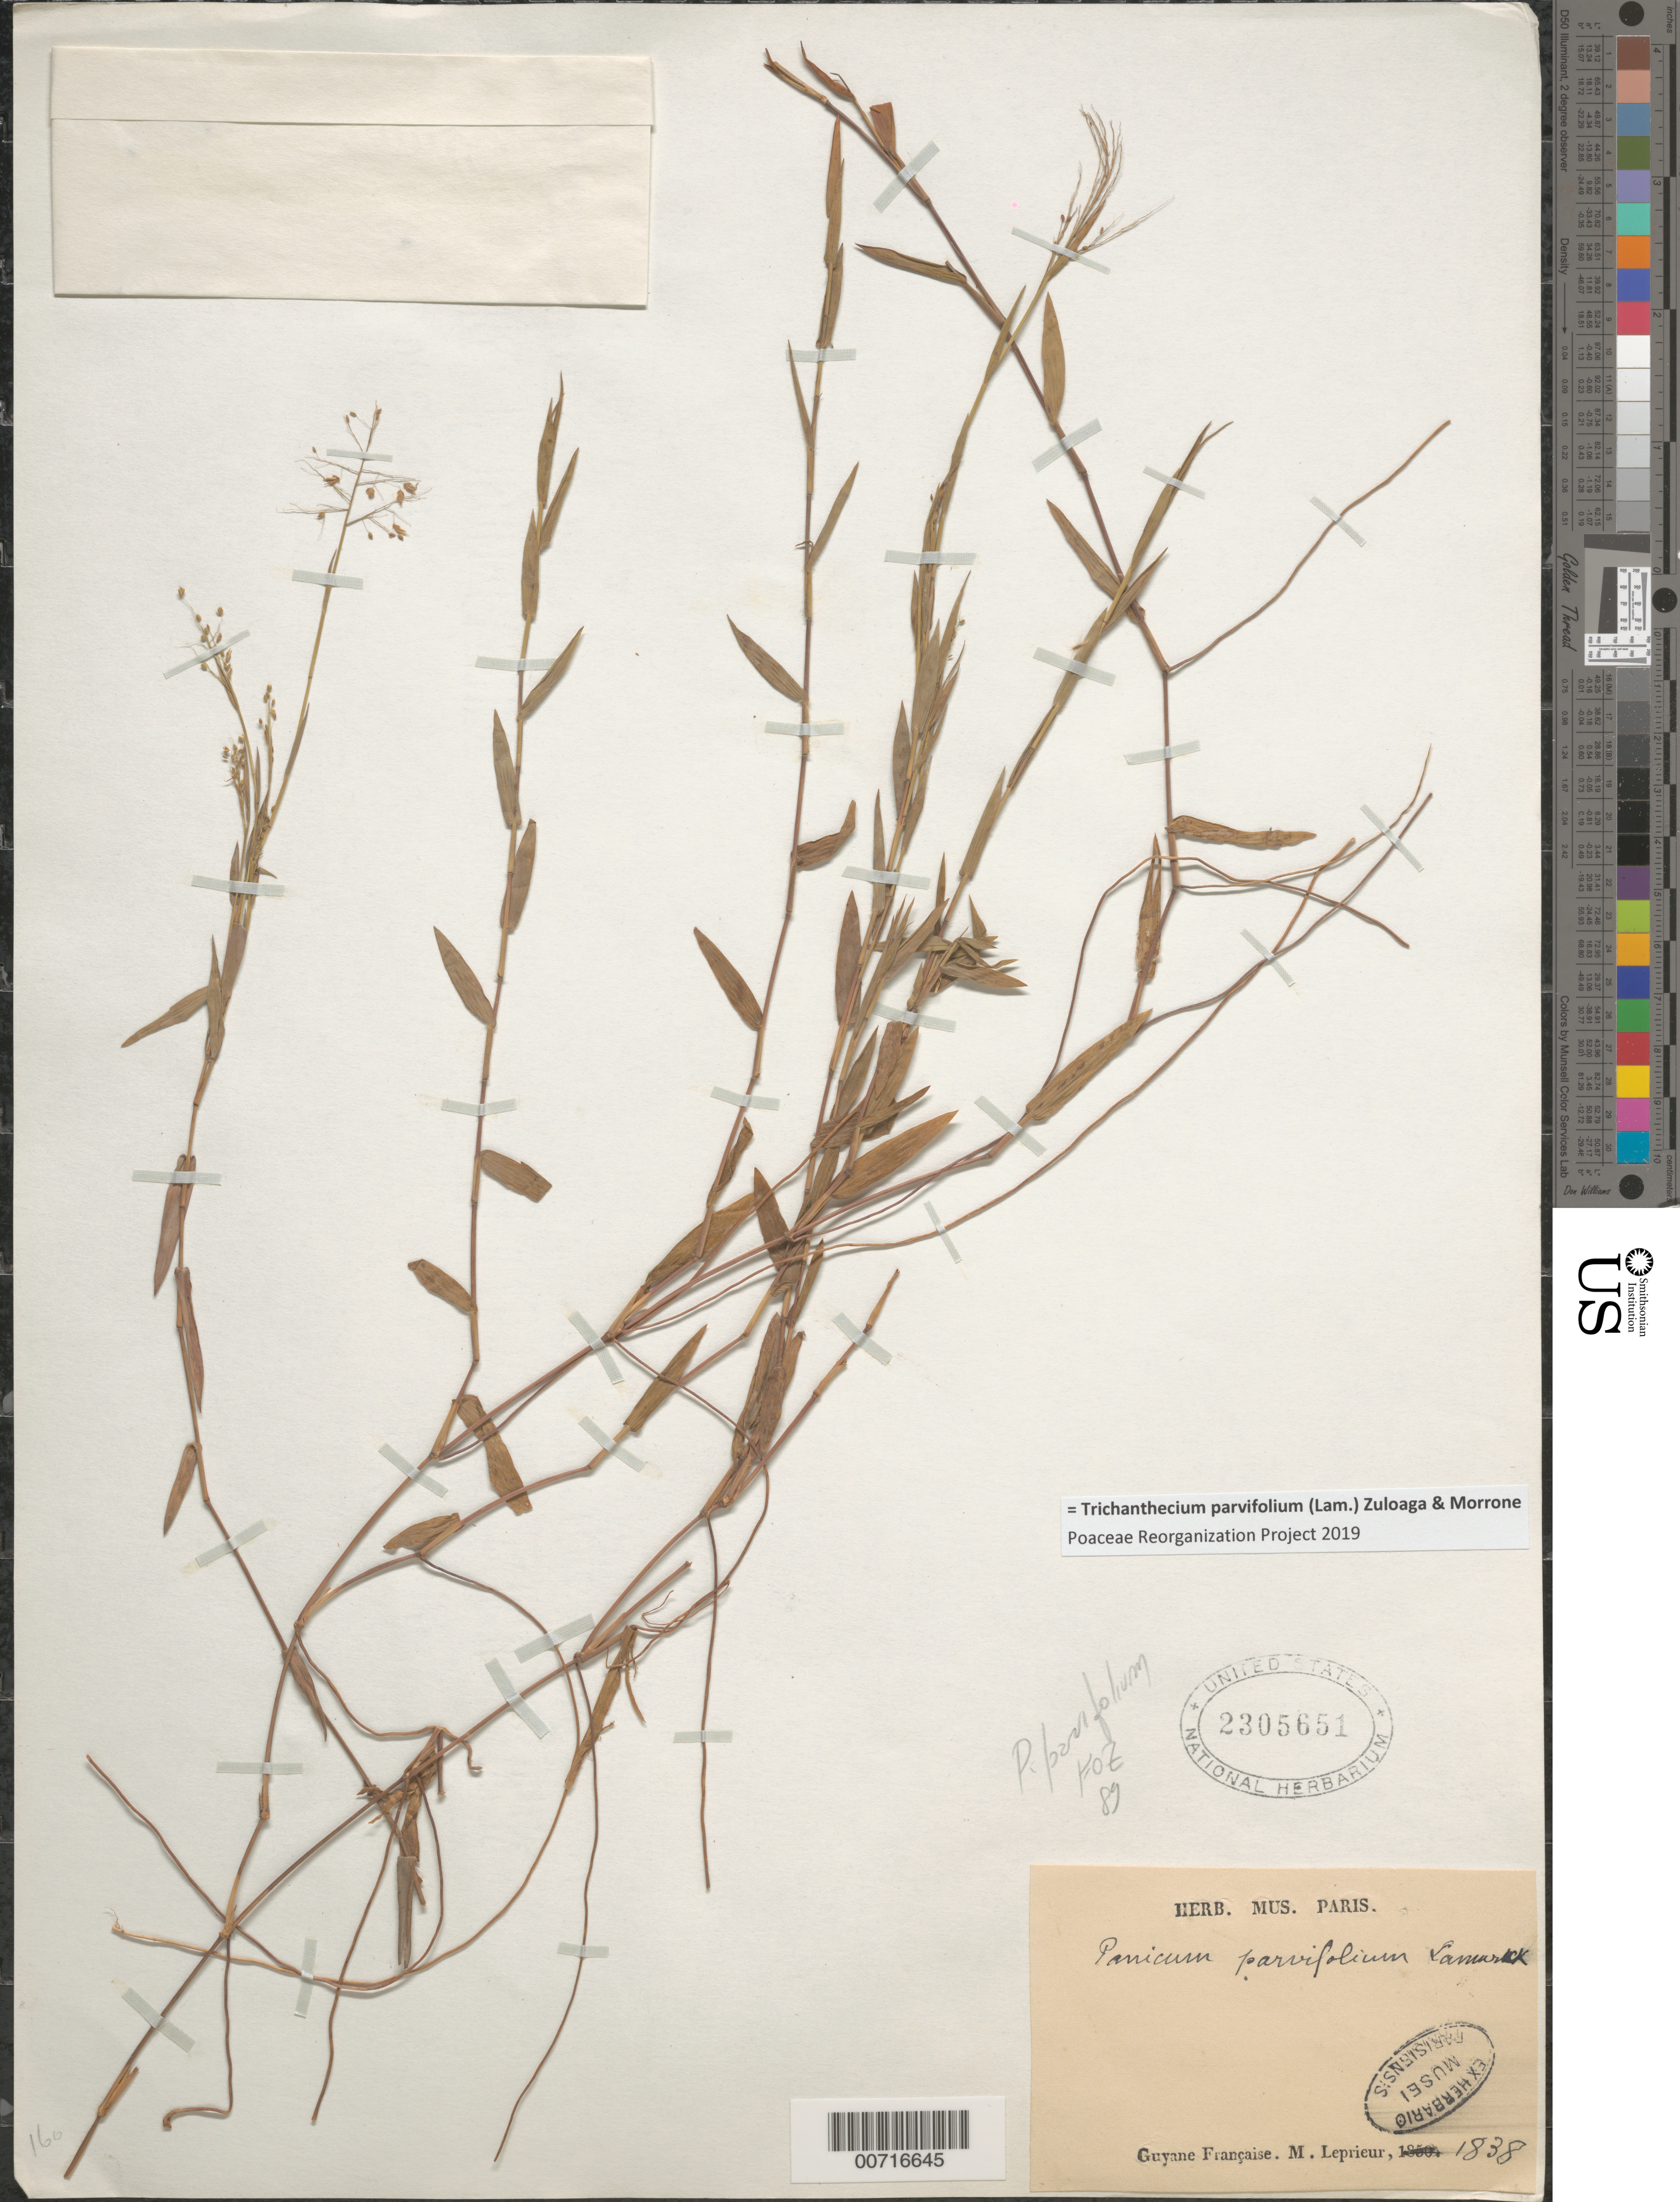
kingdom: Plantae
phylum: Tracheophyta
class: Liliopsida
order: Poales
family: Poaceae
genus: Trichanthecium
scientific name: Trichanthecium parvifolium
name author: (Lam.) Zuloaga & Morrone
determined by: Poaceae Reorganization Project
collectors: F. M. R. Leprieur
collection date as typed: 1838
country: French Guiana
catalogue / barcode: US 2305651